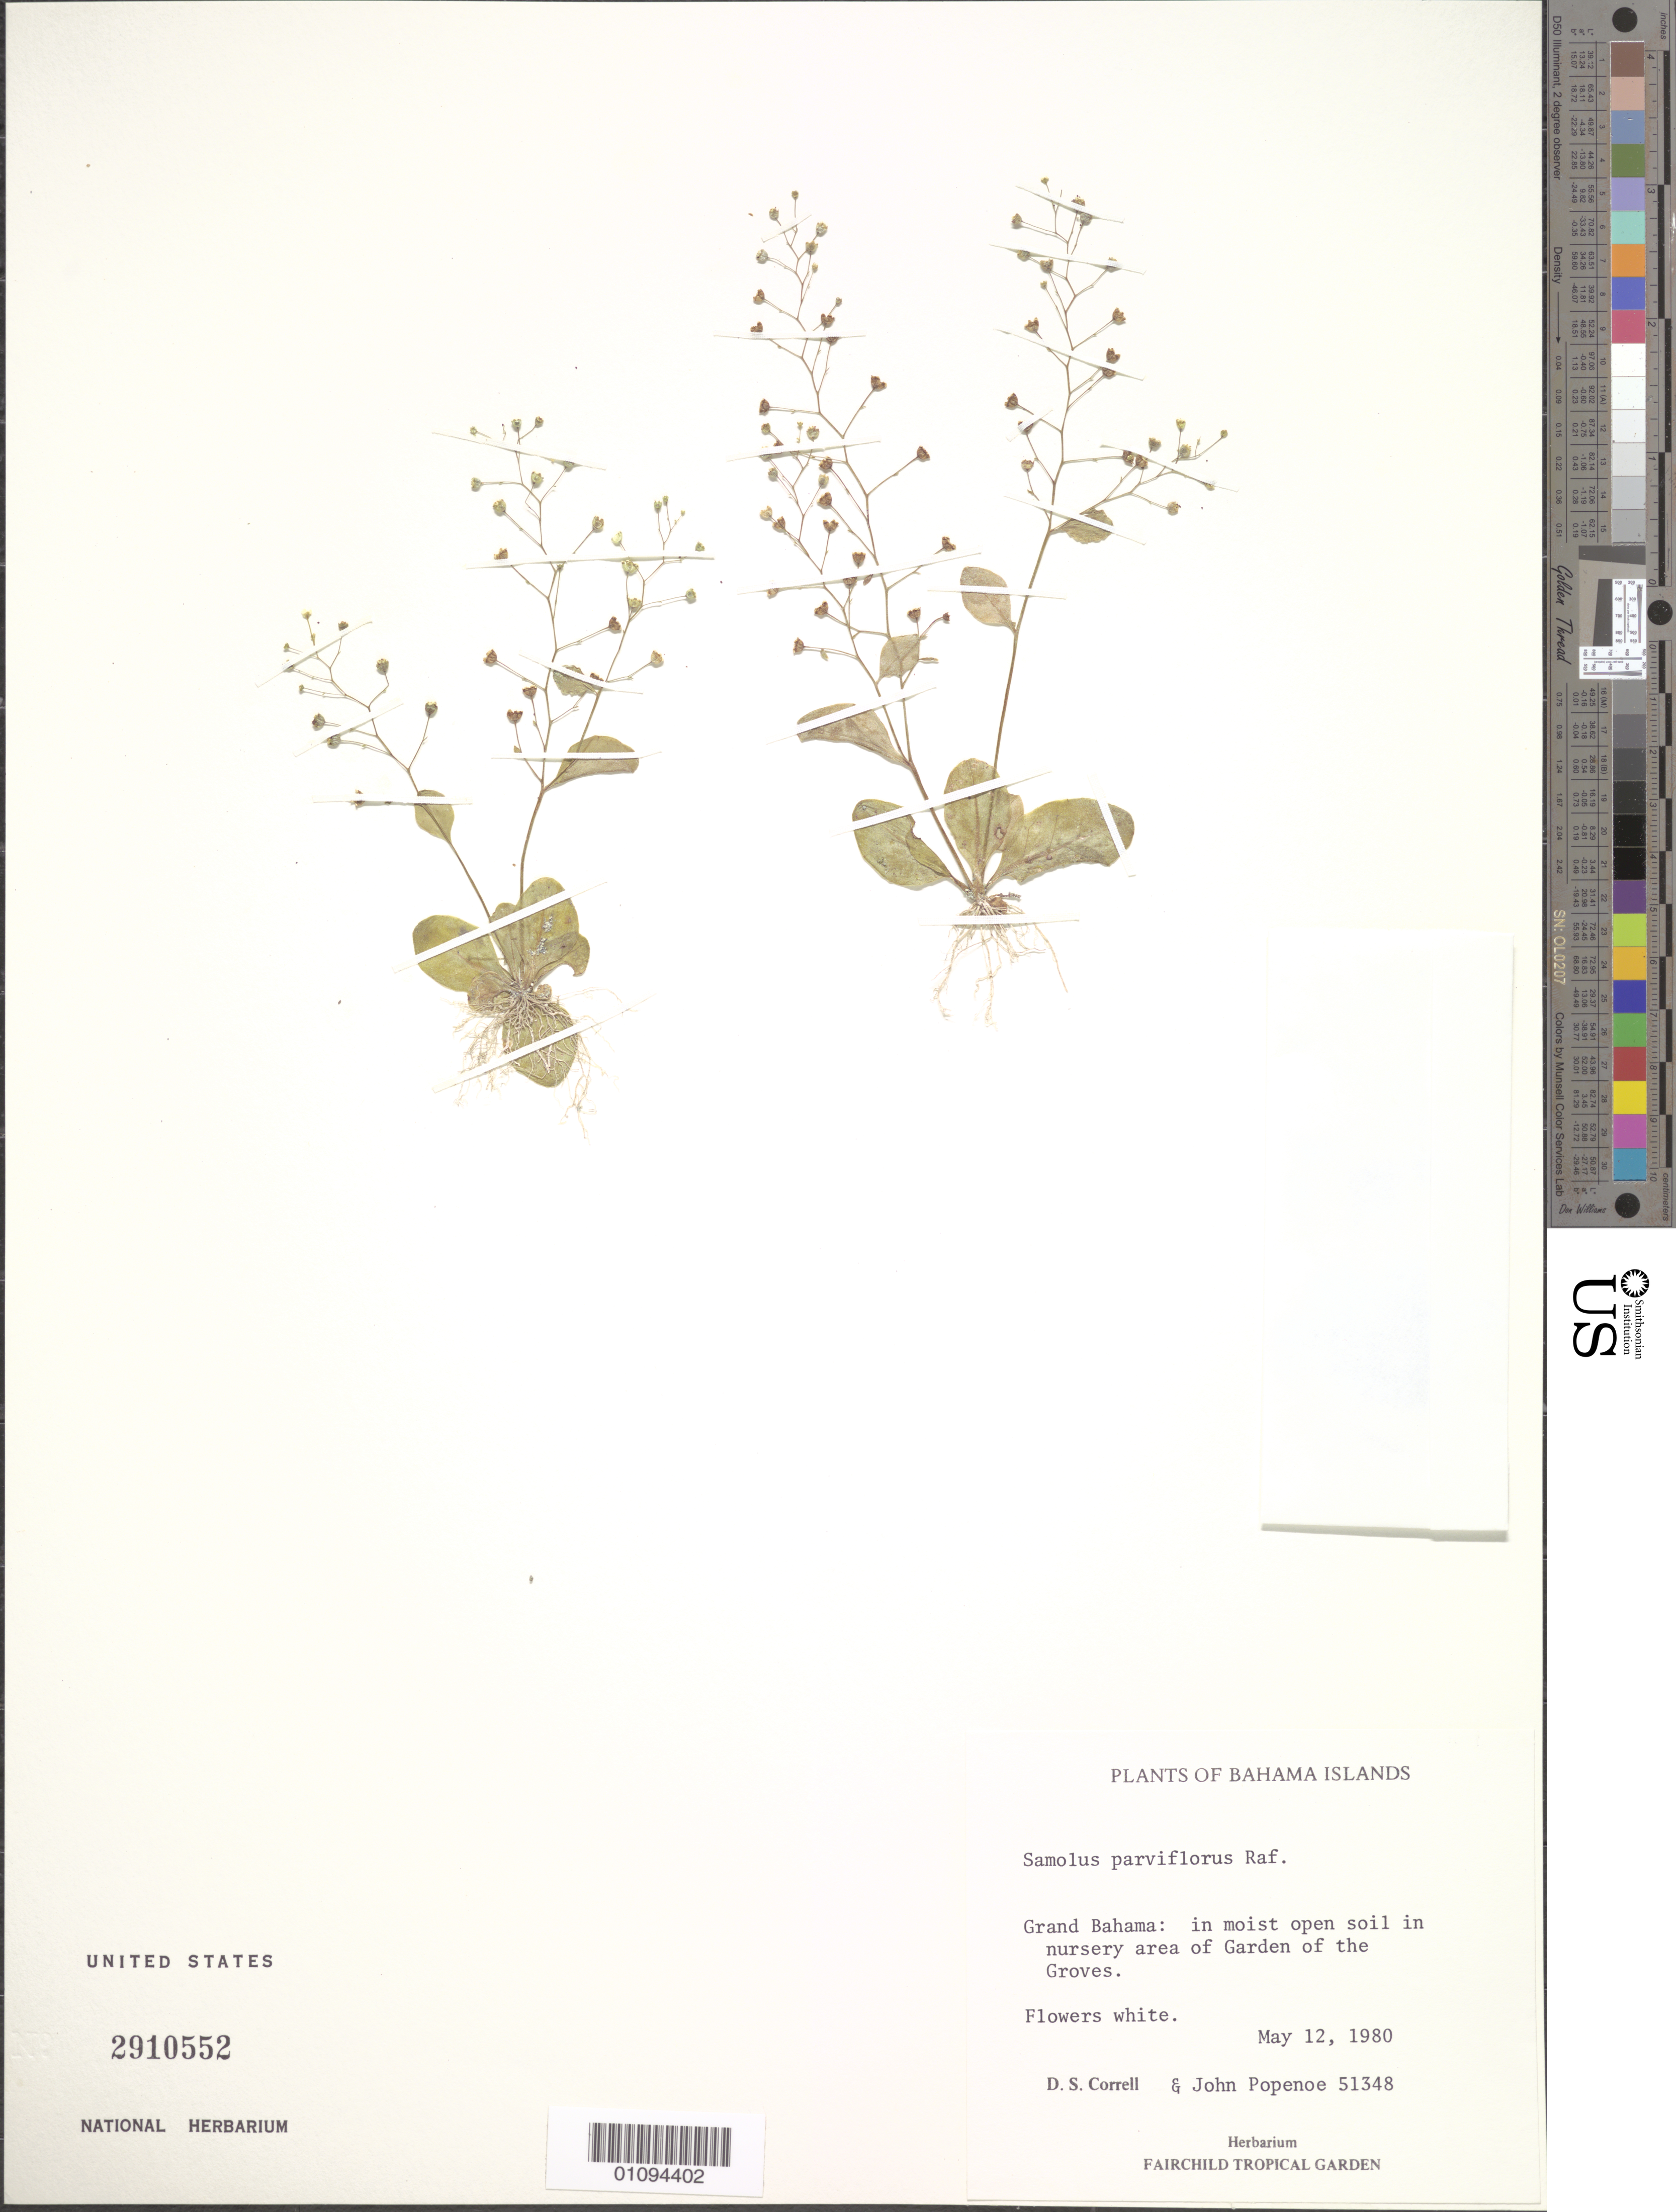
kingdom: Plantae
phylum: Tracheophyta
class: Magnoliopsida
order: Ericales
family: Primulaceae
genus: Samolus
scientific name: Samolus floribundus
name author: Kunth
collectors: D. S. Correll & J. Popenoe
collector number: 51348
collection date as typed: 12 May 1980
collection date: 1980-05-12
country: Bahamas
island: Grand Bahama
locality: Garden of the Groves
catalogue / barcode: US 2910552